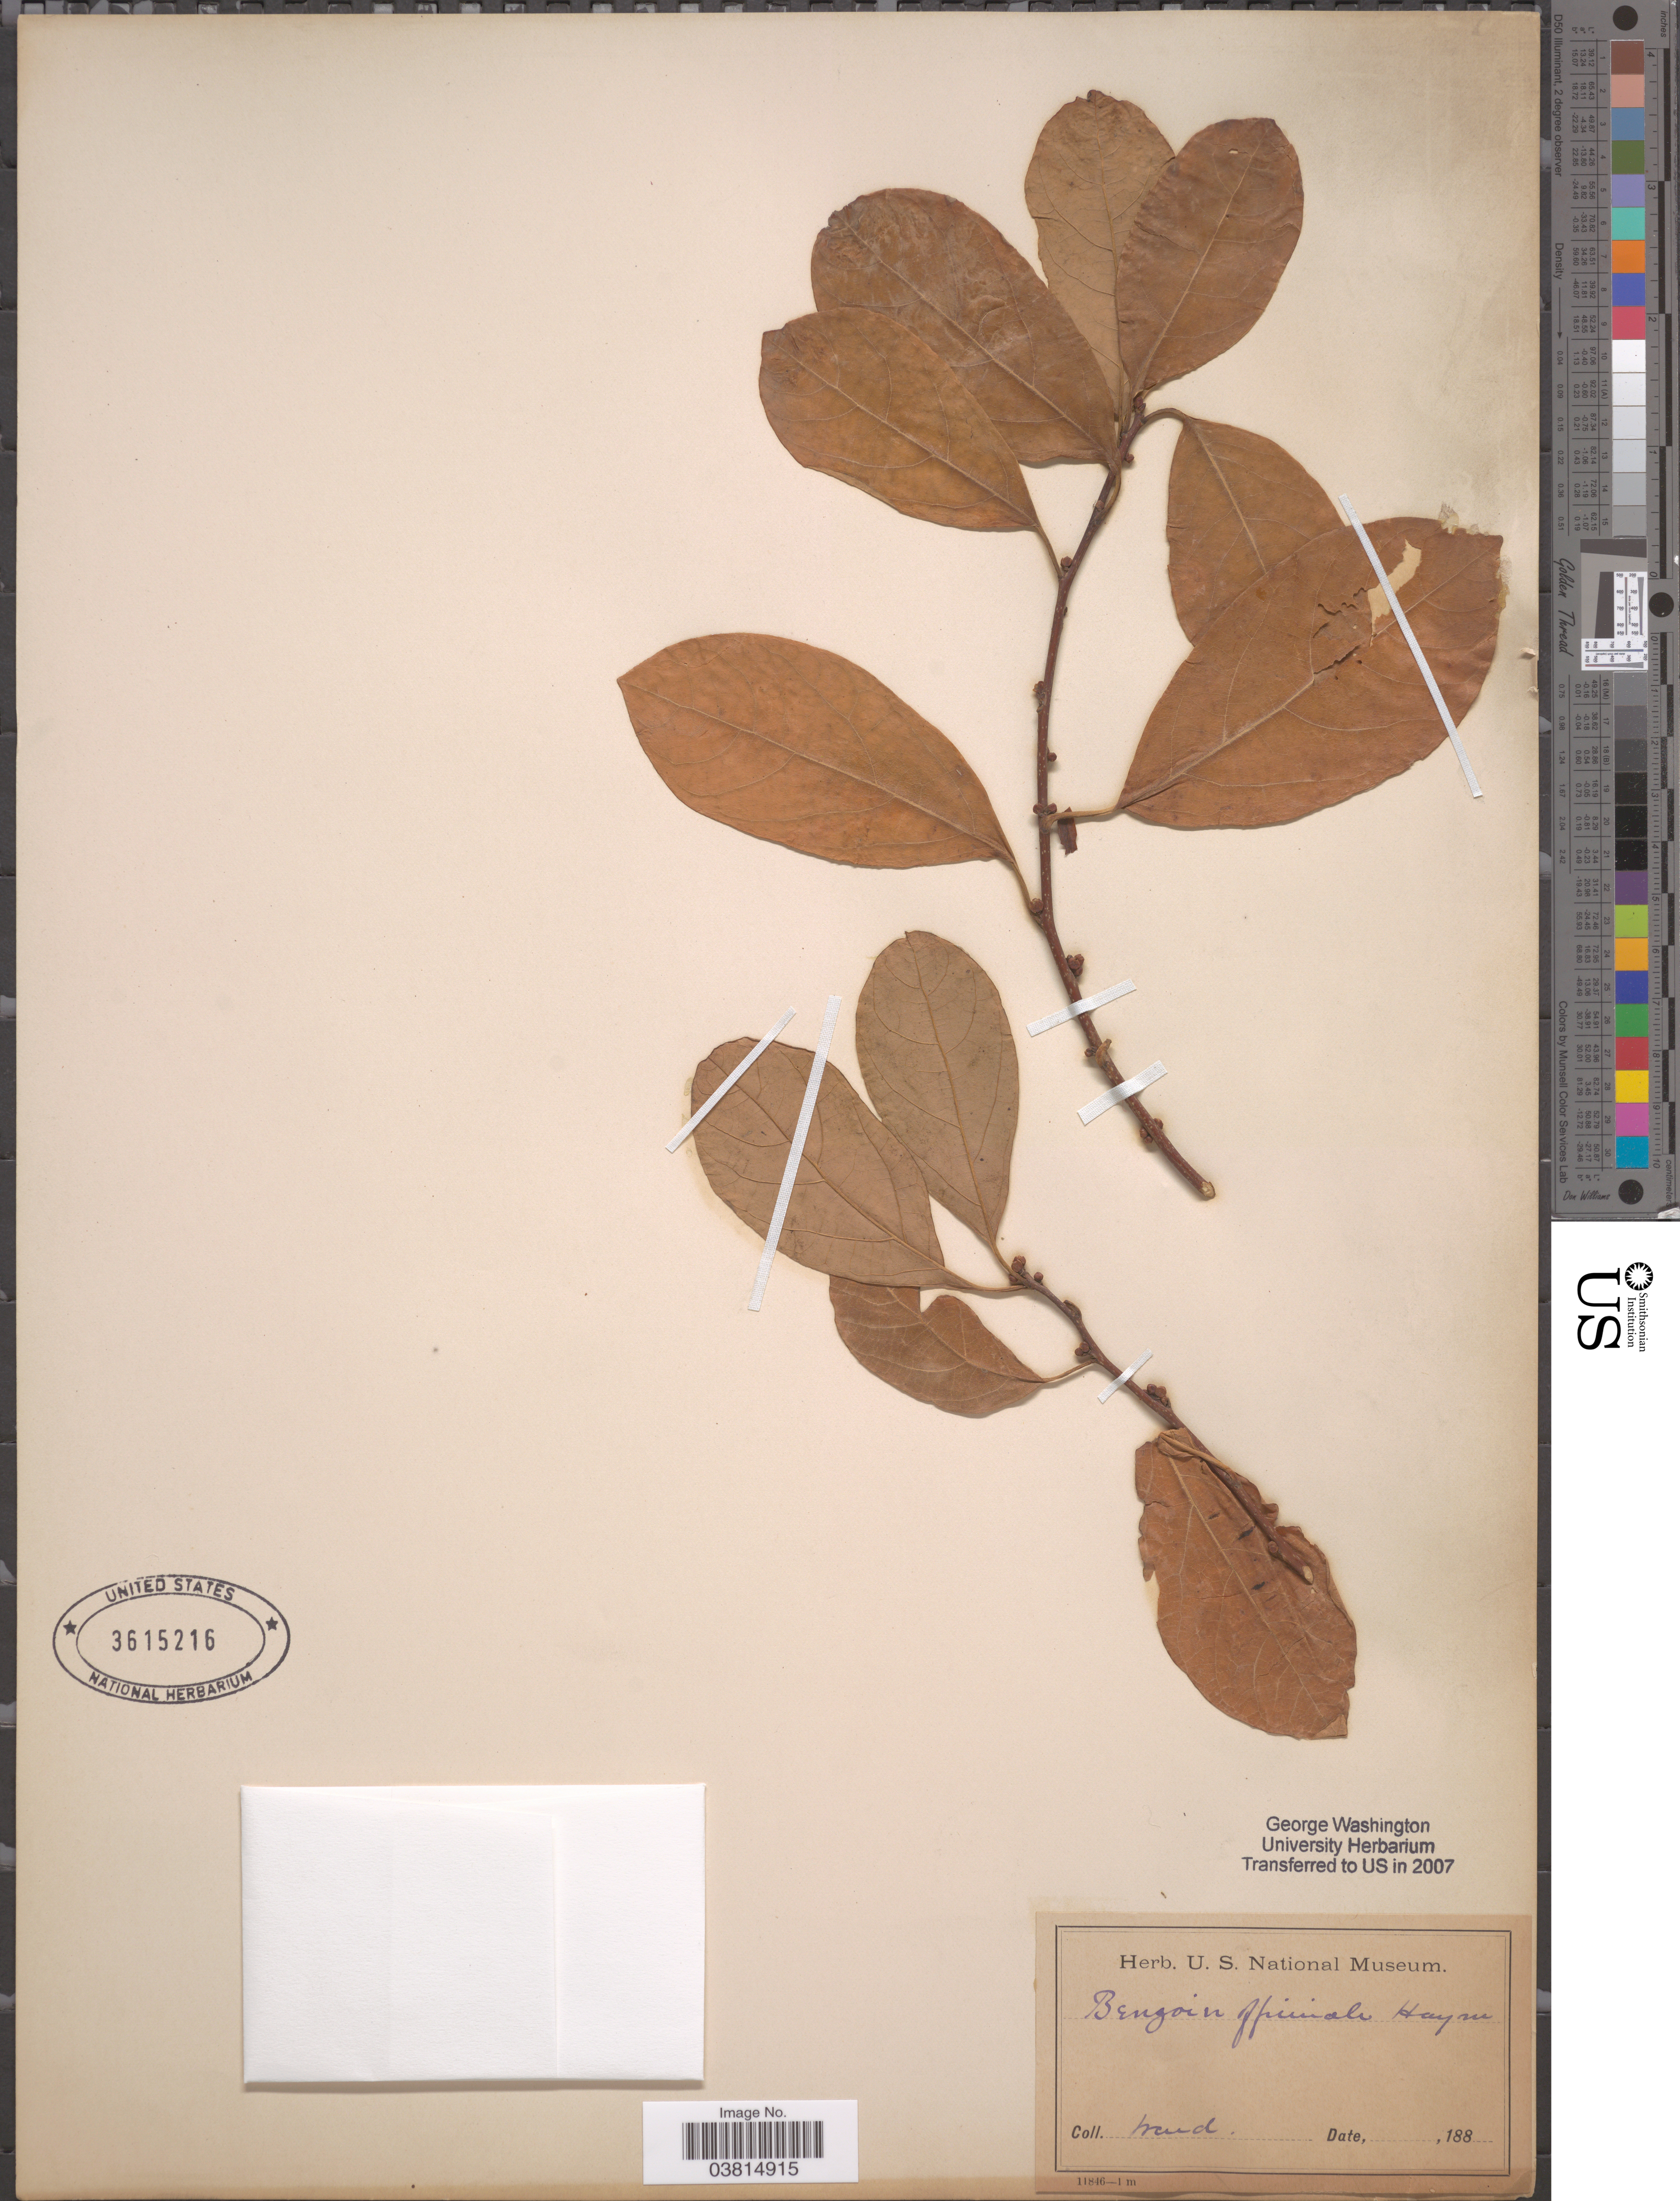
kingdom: Plantae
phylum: Tracheophyta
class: Magnoliopsida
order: Laurales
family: Lauraceae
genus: Lindera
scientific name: Lindera benzoin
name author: (L.) Blume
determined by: Strong, Mark T.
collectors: -- Ward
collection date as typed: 188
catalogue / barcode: US 3615216